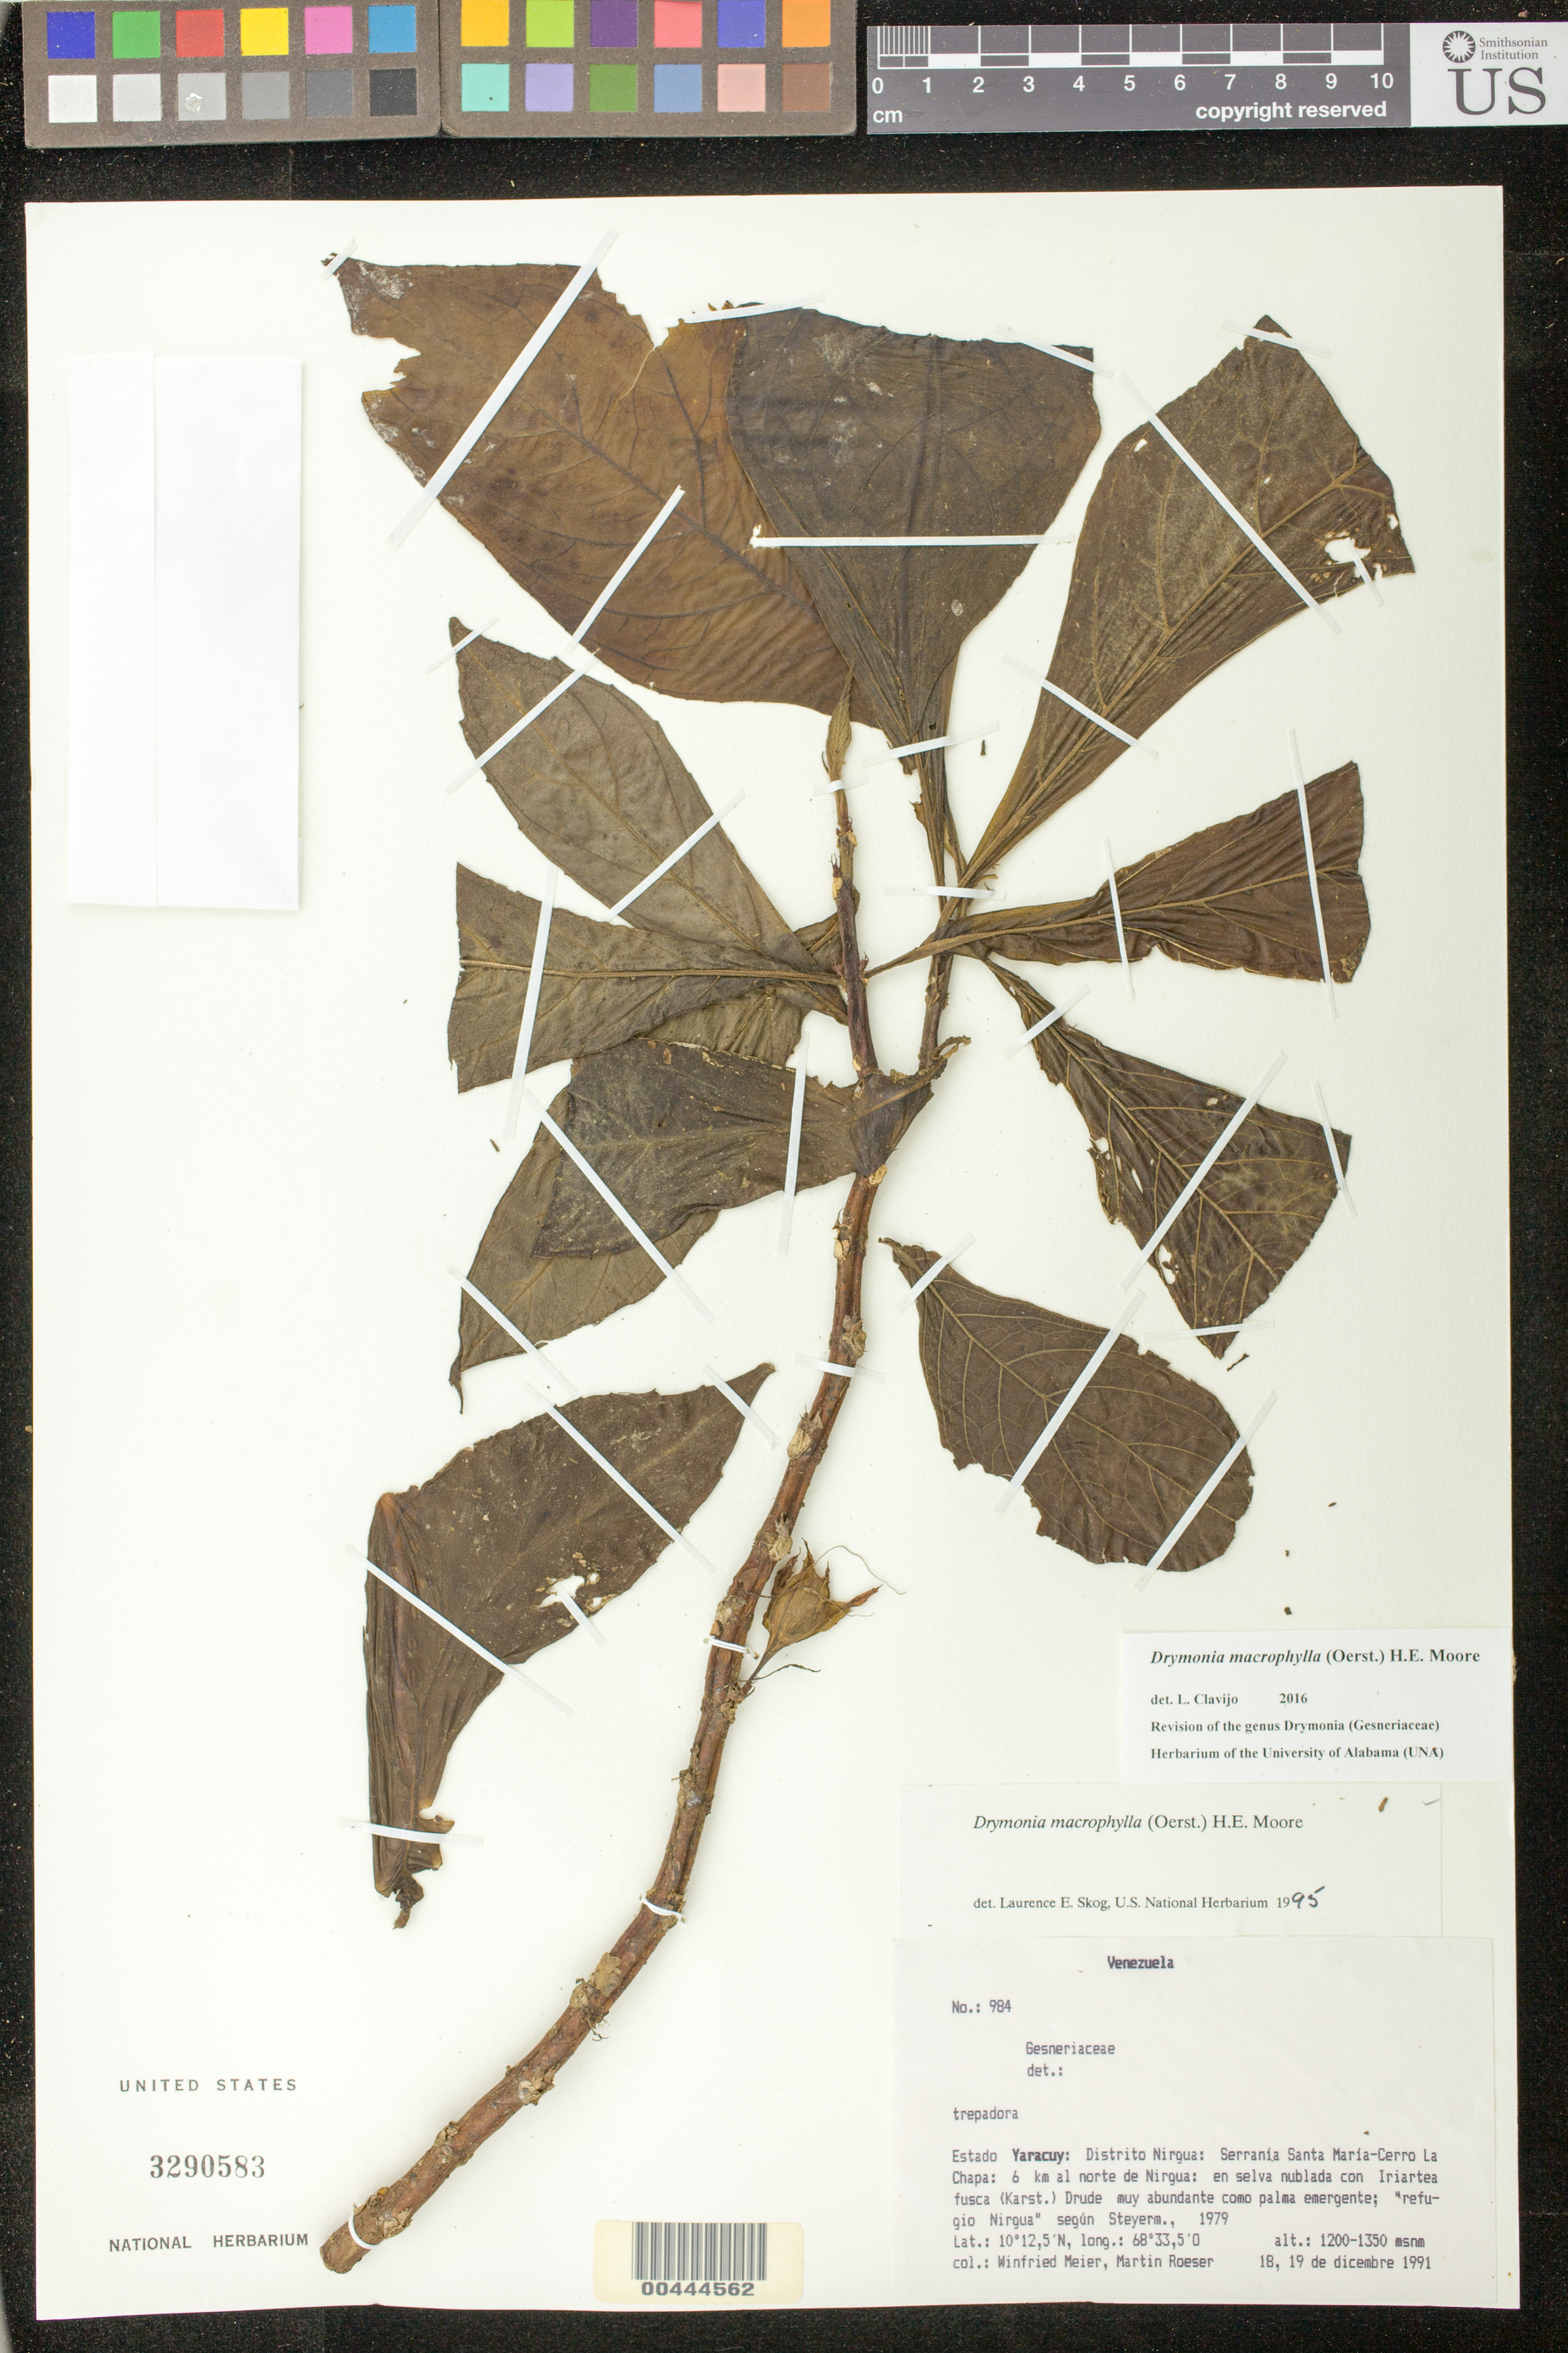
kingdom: Plantae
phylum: Tracheophyta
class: Magnoliopsida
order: Lamiales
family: Gesneriaceae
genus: Drymonia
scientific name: Drymonia macrophylla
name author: (Oerst.) H.E. Moore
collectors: W. Meier & M. Roeser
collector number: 954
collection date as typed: Dec 1991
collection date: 1991-12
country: Venezuela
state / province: Yaracuy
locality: Nirgua, Serrania Santa Maria-Cerro la Chapa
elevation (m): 1200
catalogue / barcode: US 3290583